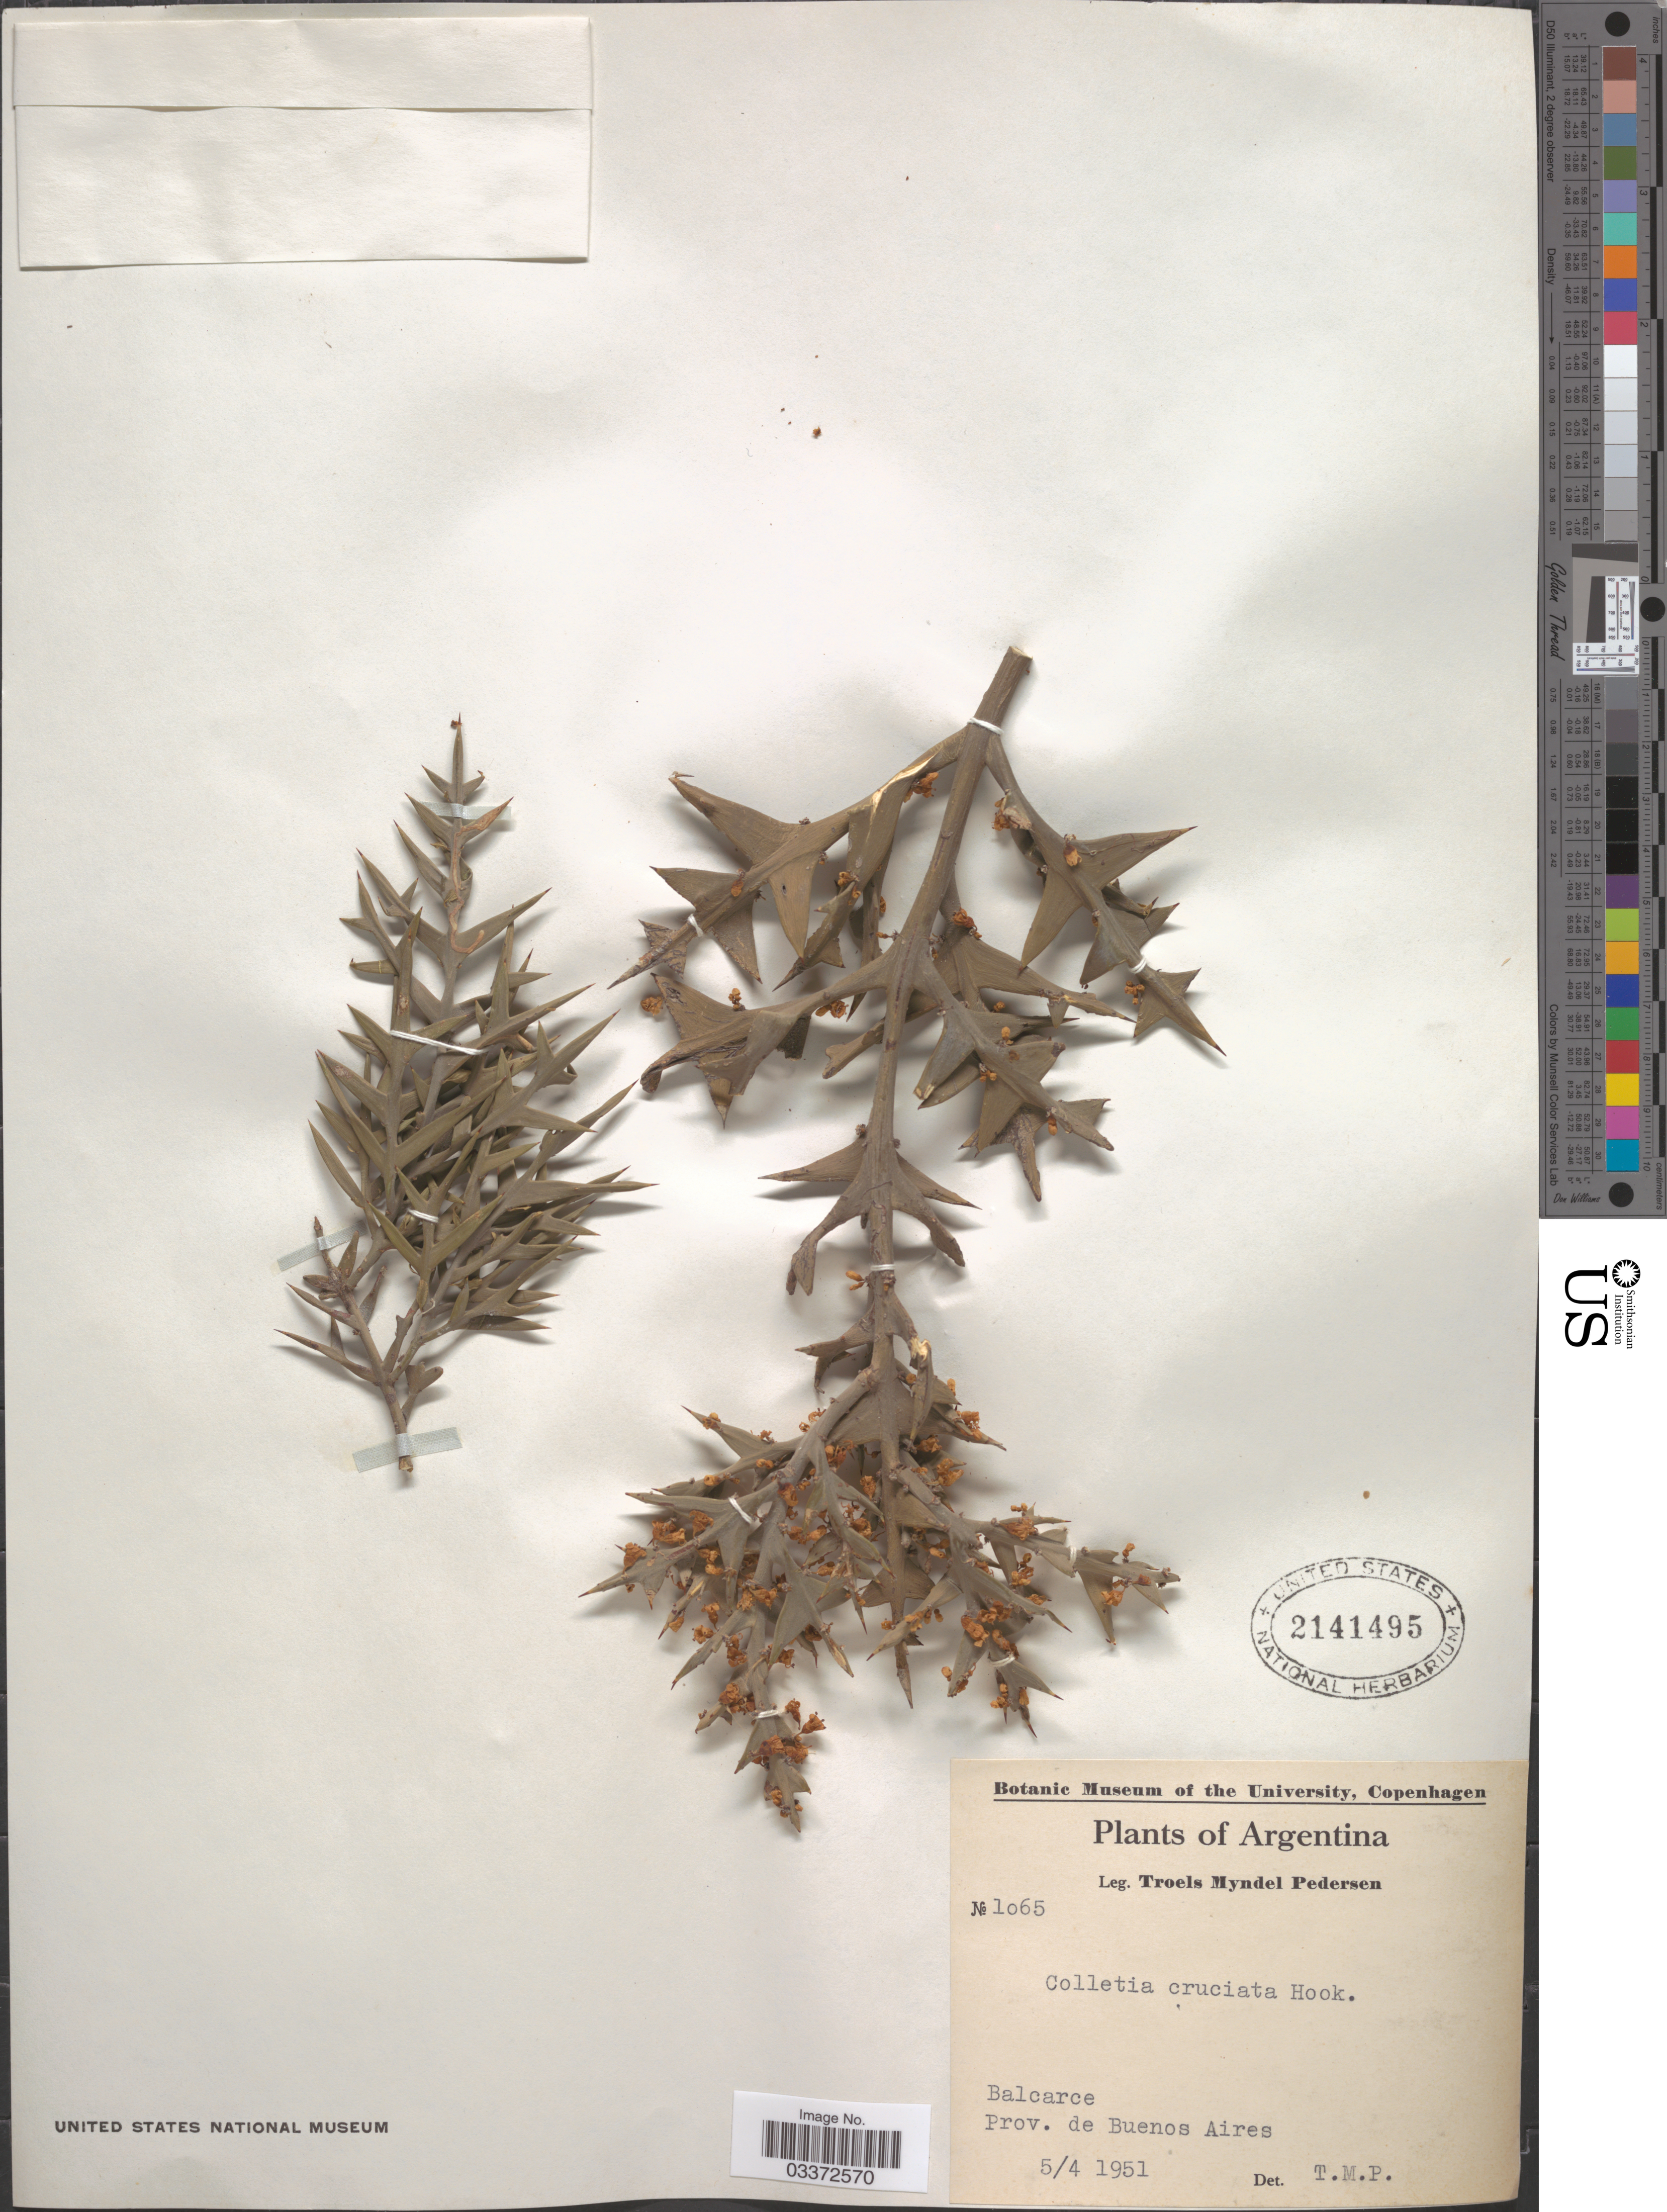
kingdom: Plantae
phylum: Tracheophyta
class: Magnoliopsida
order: Rosales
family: Rhamnaceae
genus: Colletia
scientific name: Colletia paradoxa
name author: (Spreng.) Escal.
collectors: T. Pederson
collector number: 1065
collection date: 1951-04-05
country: Argentina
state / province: Buenos Aires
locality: Balcarce.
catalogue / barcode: US 2141495